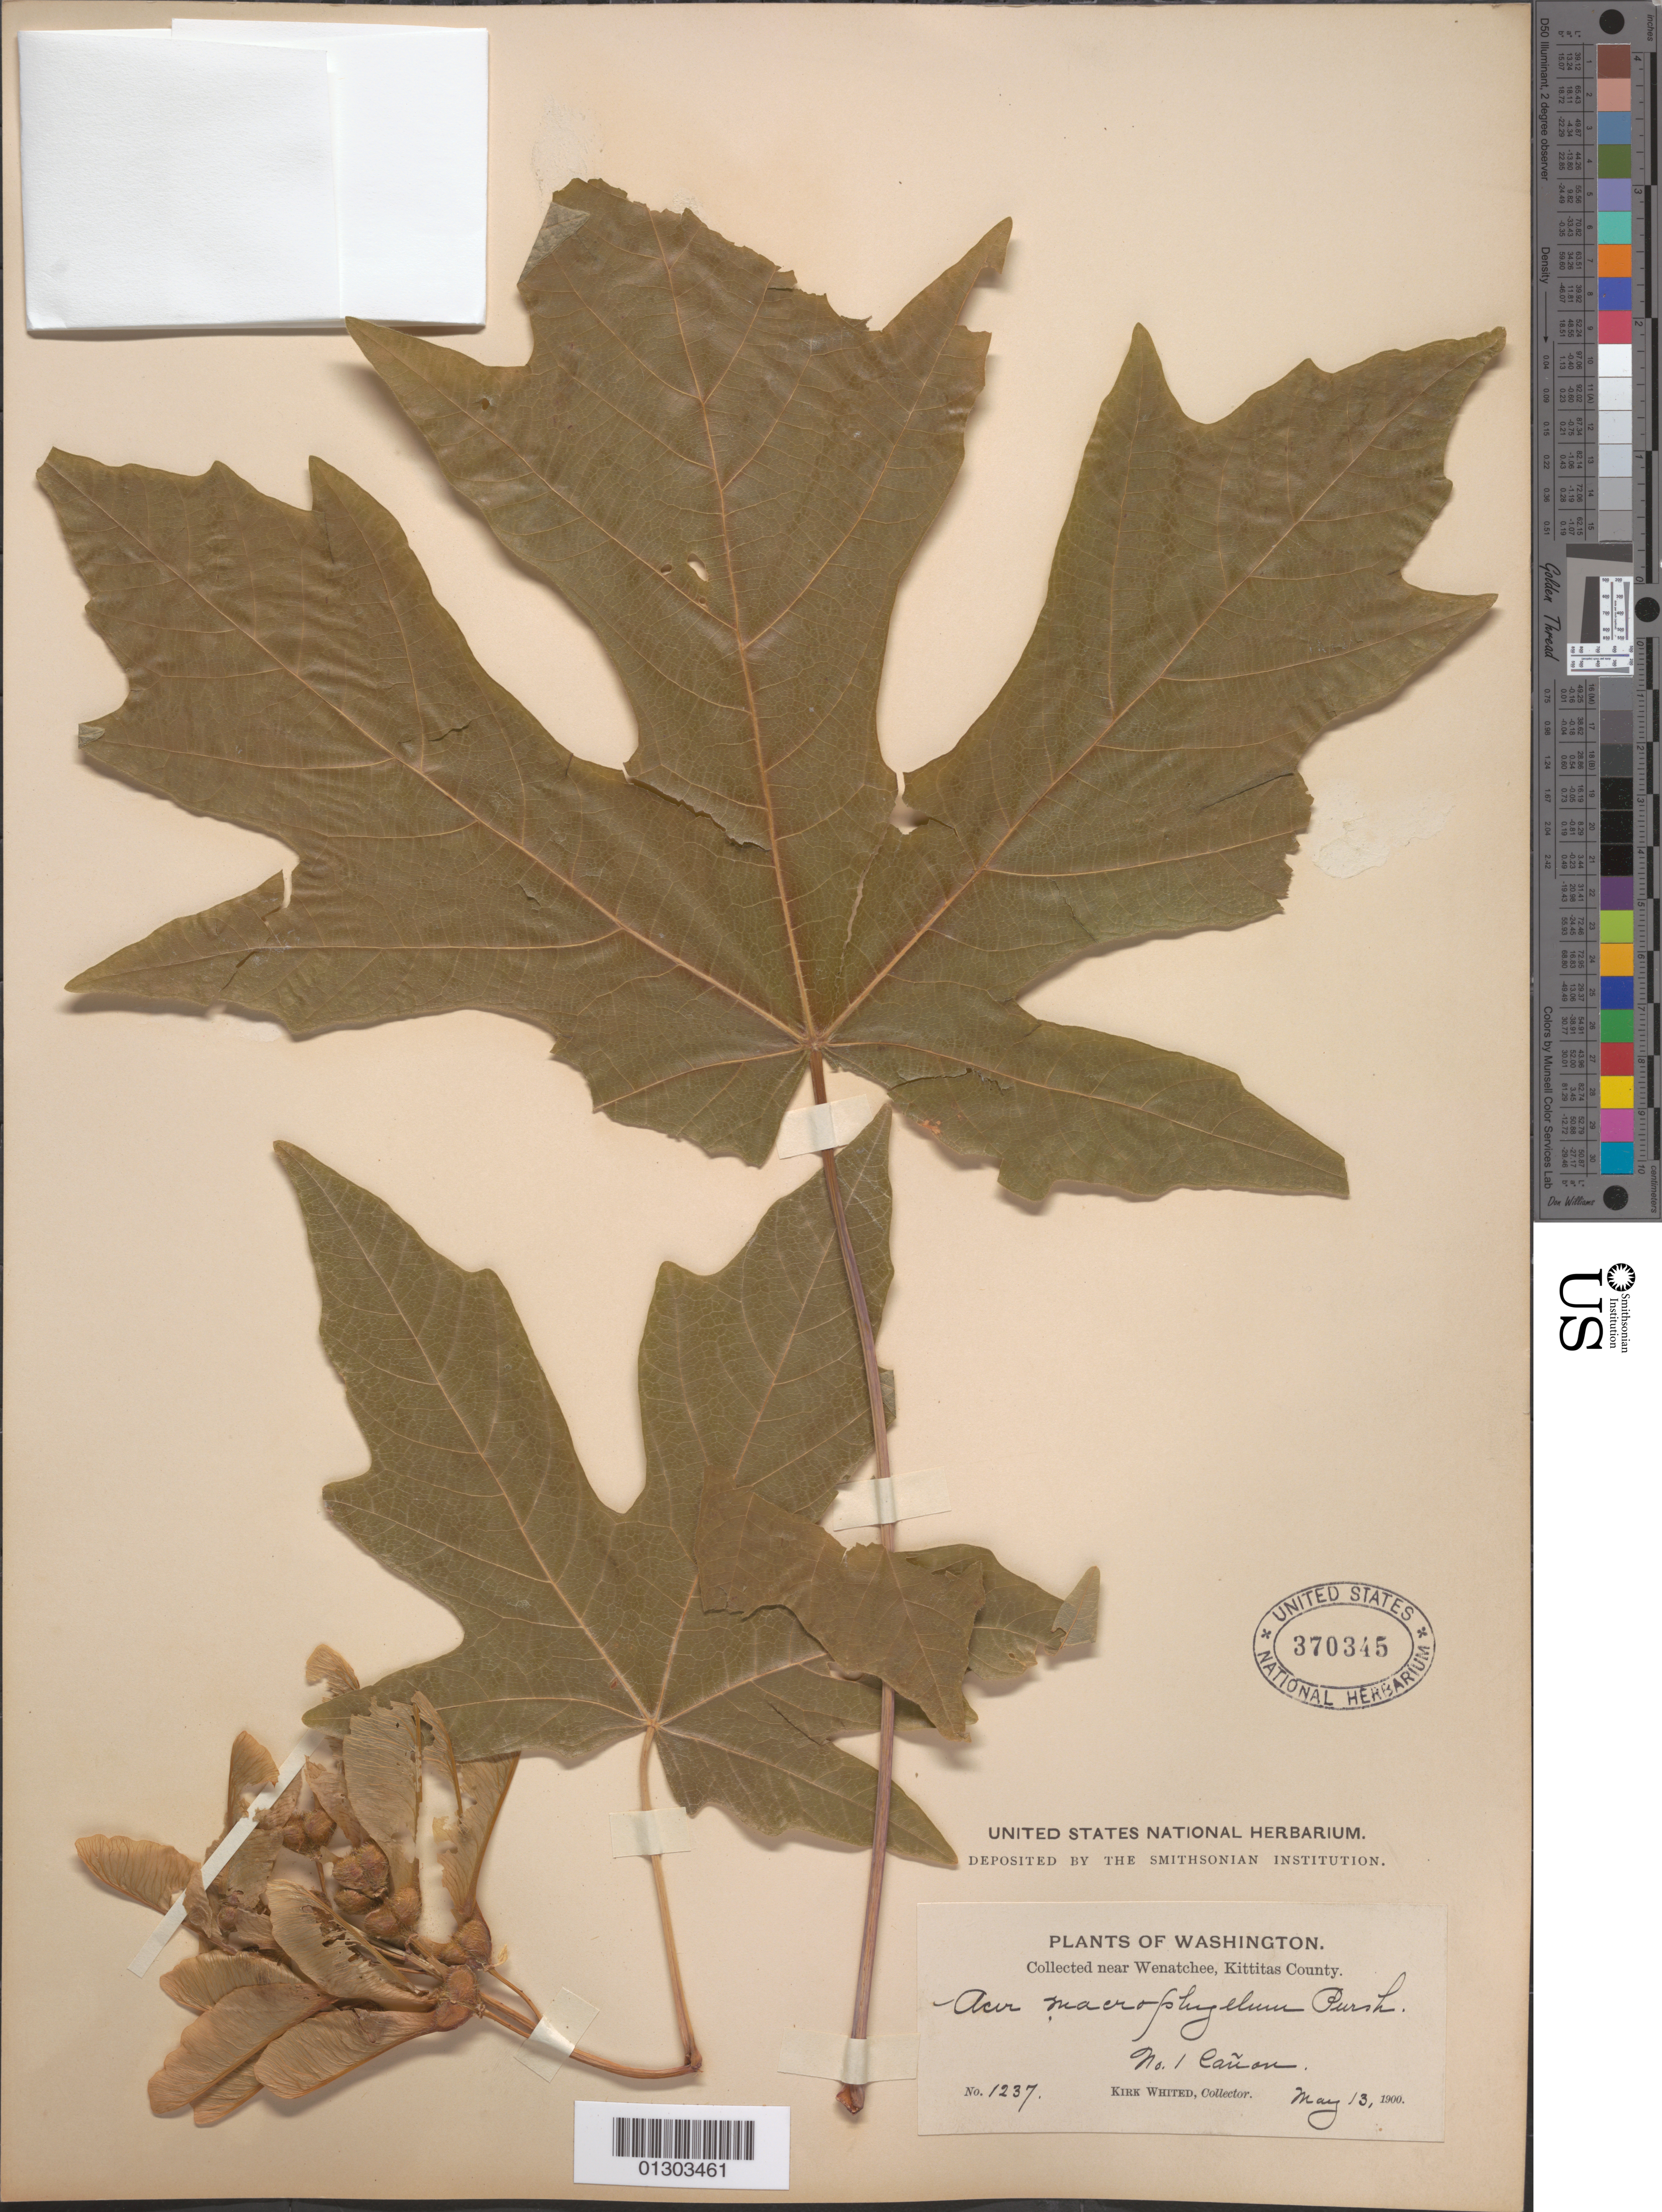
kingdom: Plantae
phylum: Tracheophyta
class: Magnoliopsida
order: Sapindales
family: Sapindaceae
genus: Acer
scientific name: Acer macrophyllum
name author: Pursh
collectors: K. Whited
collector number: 1237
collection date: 1900-05-13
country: United States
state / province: Washington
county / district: Chelan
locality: Kittitas [Chelan] County, near Wenatchee, No. 1 cañon.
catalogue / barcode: US 370345